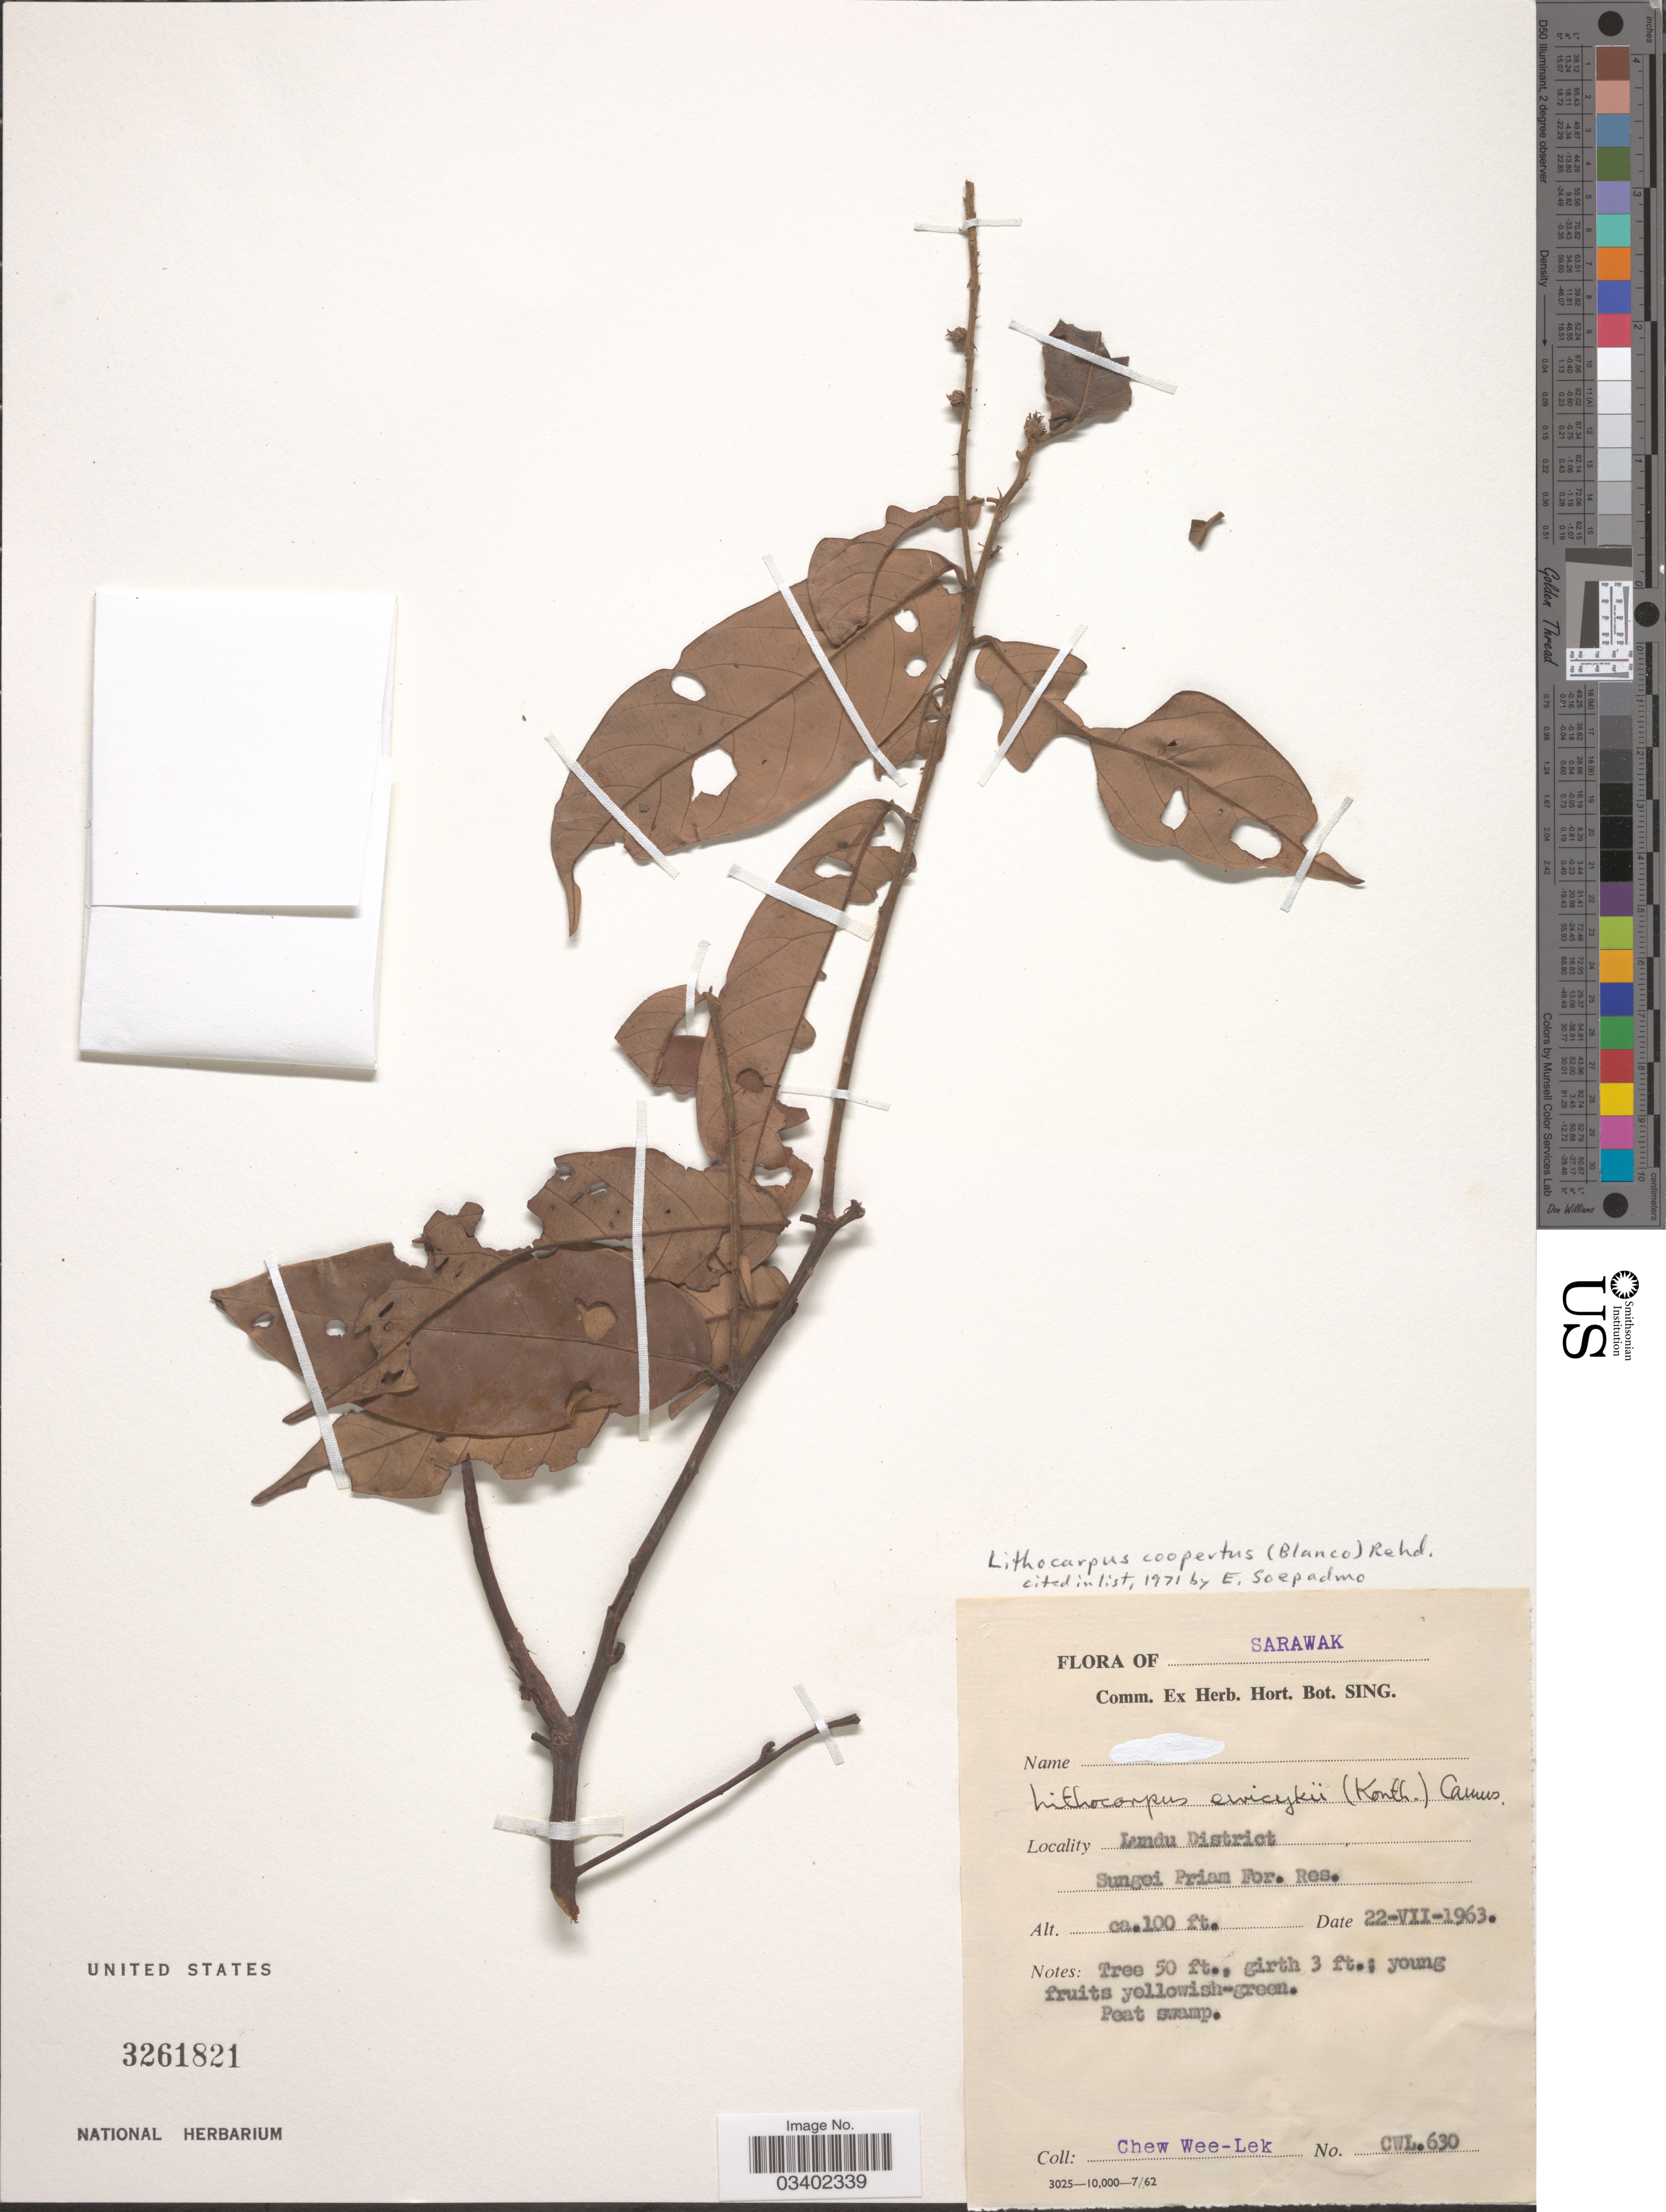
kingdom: Plantae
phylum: Tracheophyta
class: Magnoliopsida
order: Fagales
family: Fagaceae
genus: Lithocarpus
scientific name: Lithocarpus coopertus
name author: (Blanco) Rehder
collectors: W. Chew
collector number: CWL.630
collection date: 1963-07-22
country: Malaysia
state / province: Sarawak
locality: Lundu District. Sungei Priam For. Res.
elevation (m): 30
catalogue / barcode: US 3261821